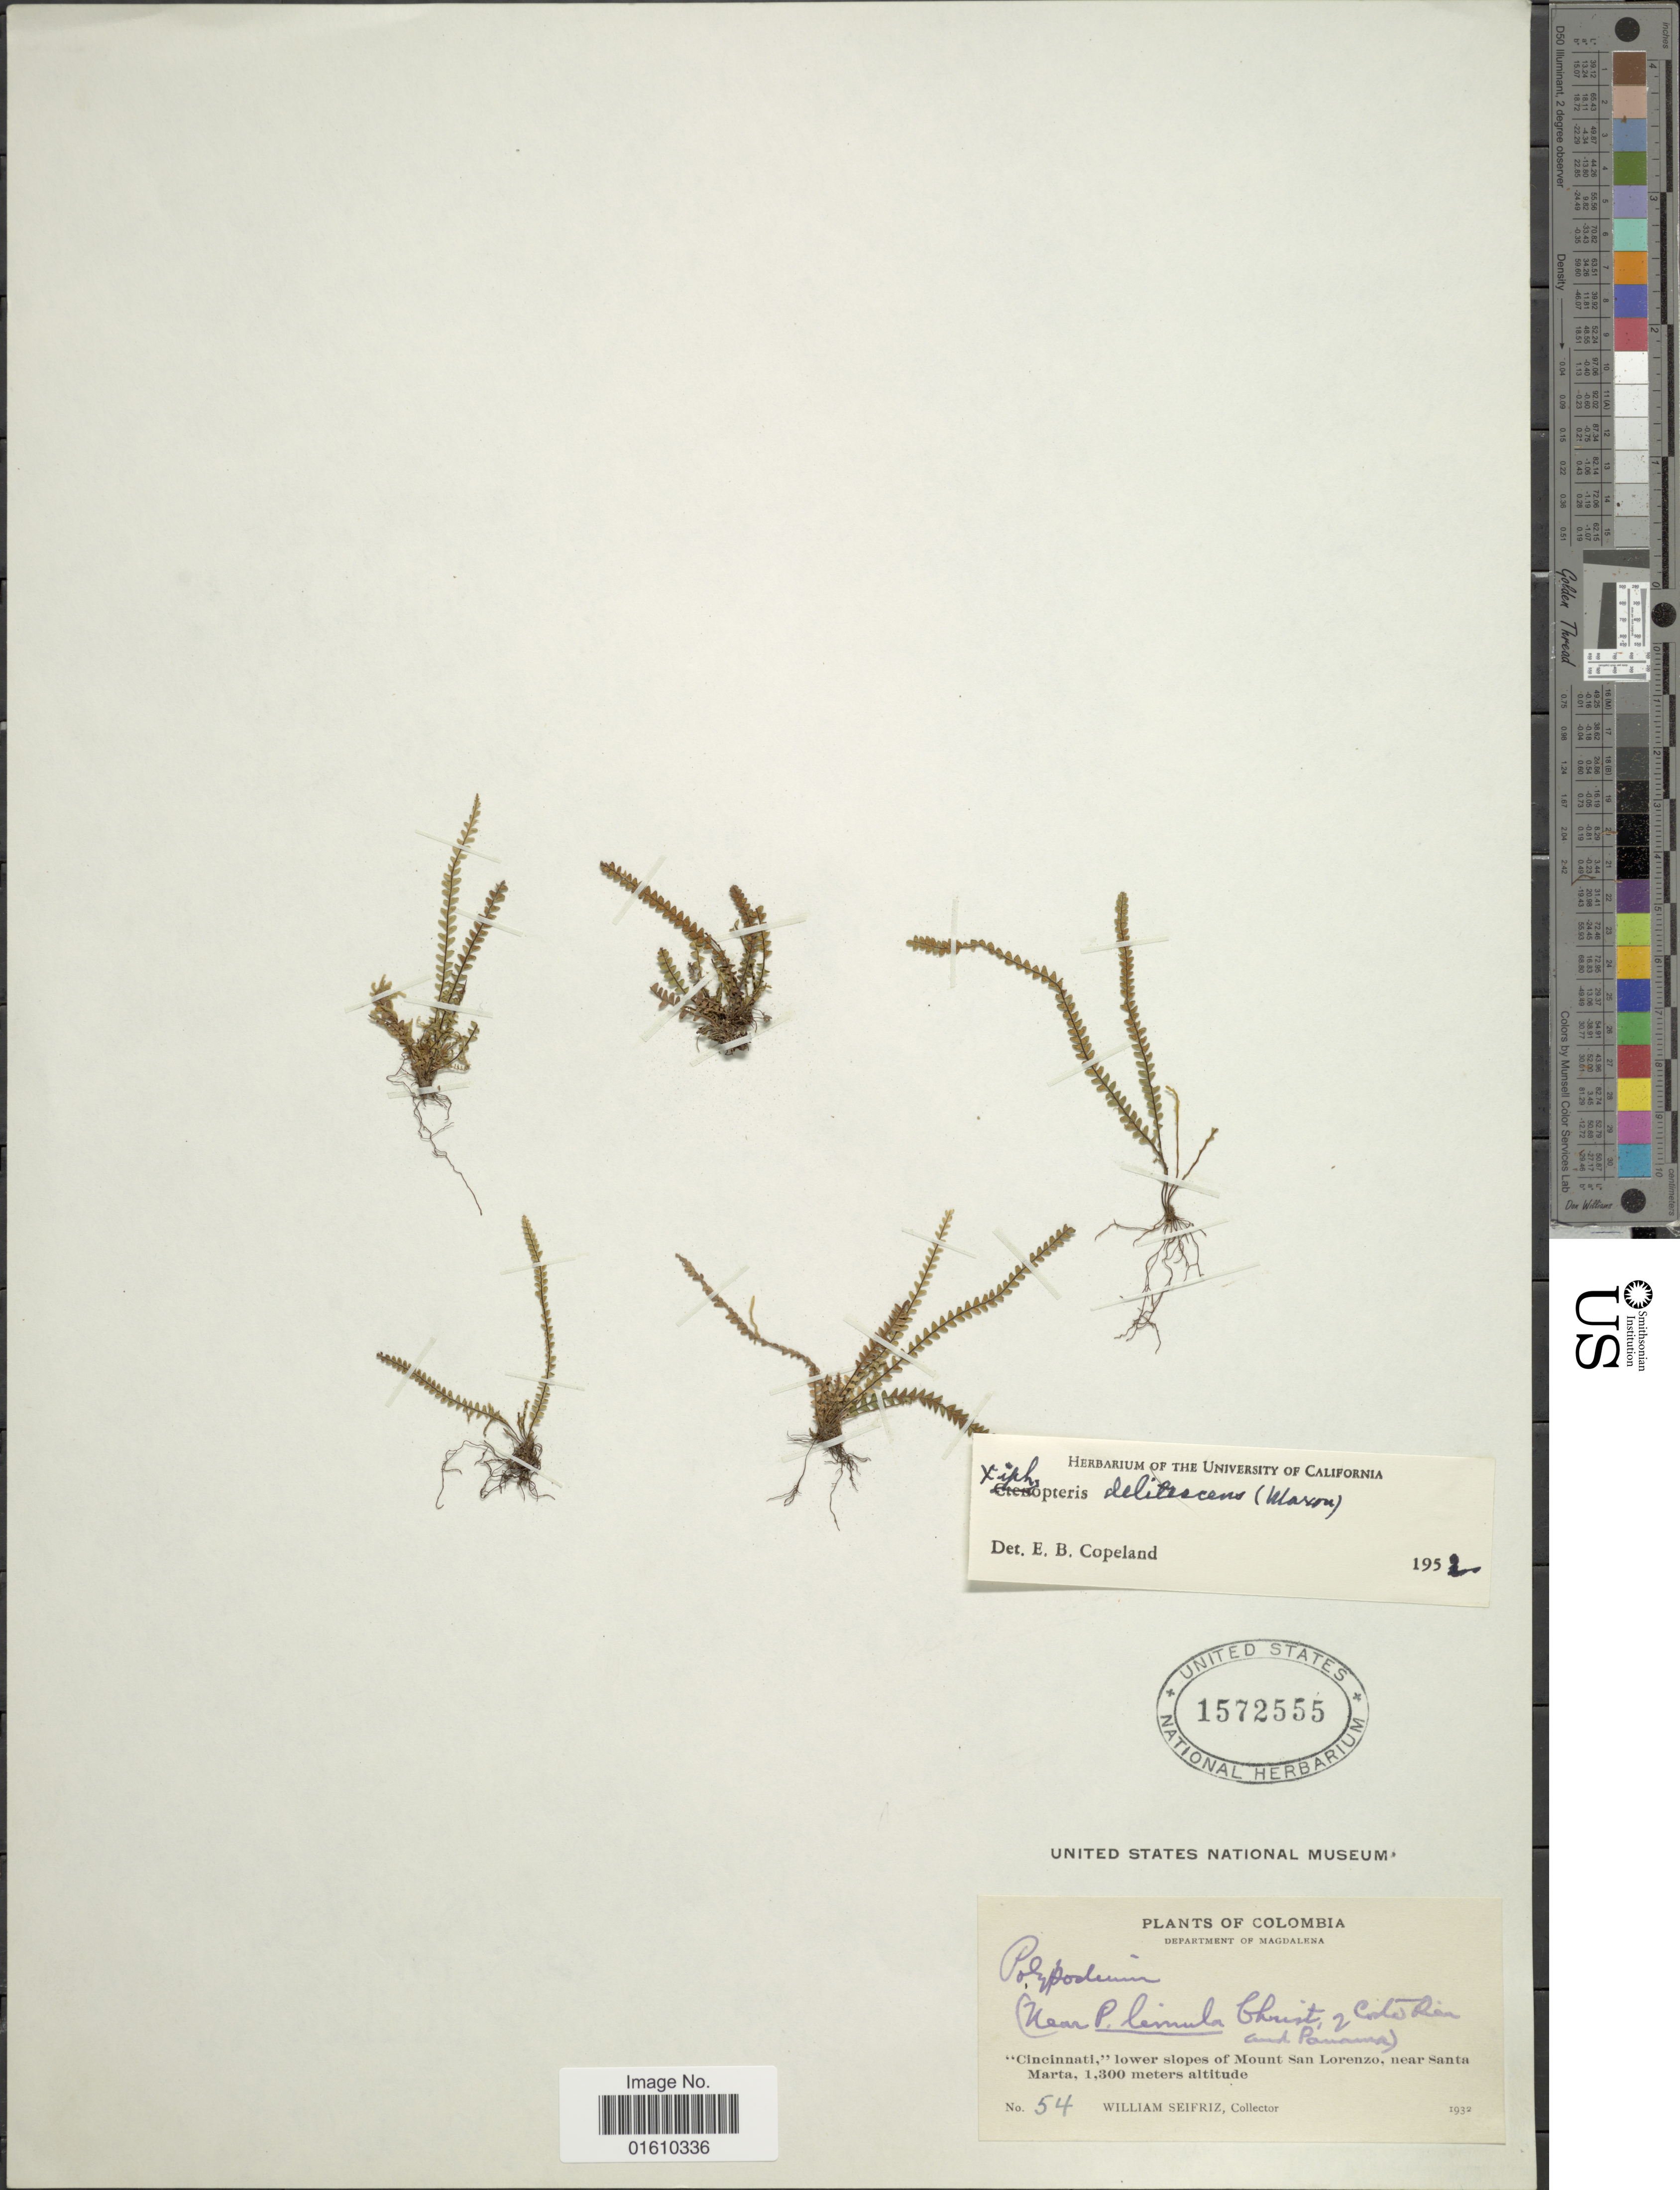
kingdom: Plantae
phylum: Tracheophyta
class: Polypodiopsida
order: Polypodiales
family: Polypodiaceae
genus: Stenogrammitis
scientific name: Stenogrammitis limula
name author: (Christ) Labiak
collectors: W. Seifriz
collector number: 54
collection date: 1932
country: Colombia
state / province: Magdalena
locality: Cincinnati,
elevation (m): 1300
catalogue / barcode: US 1572555